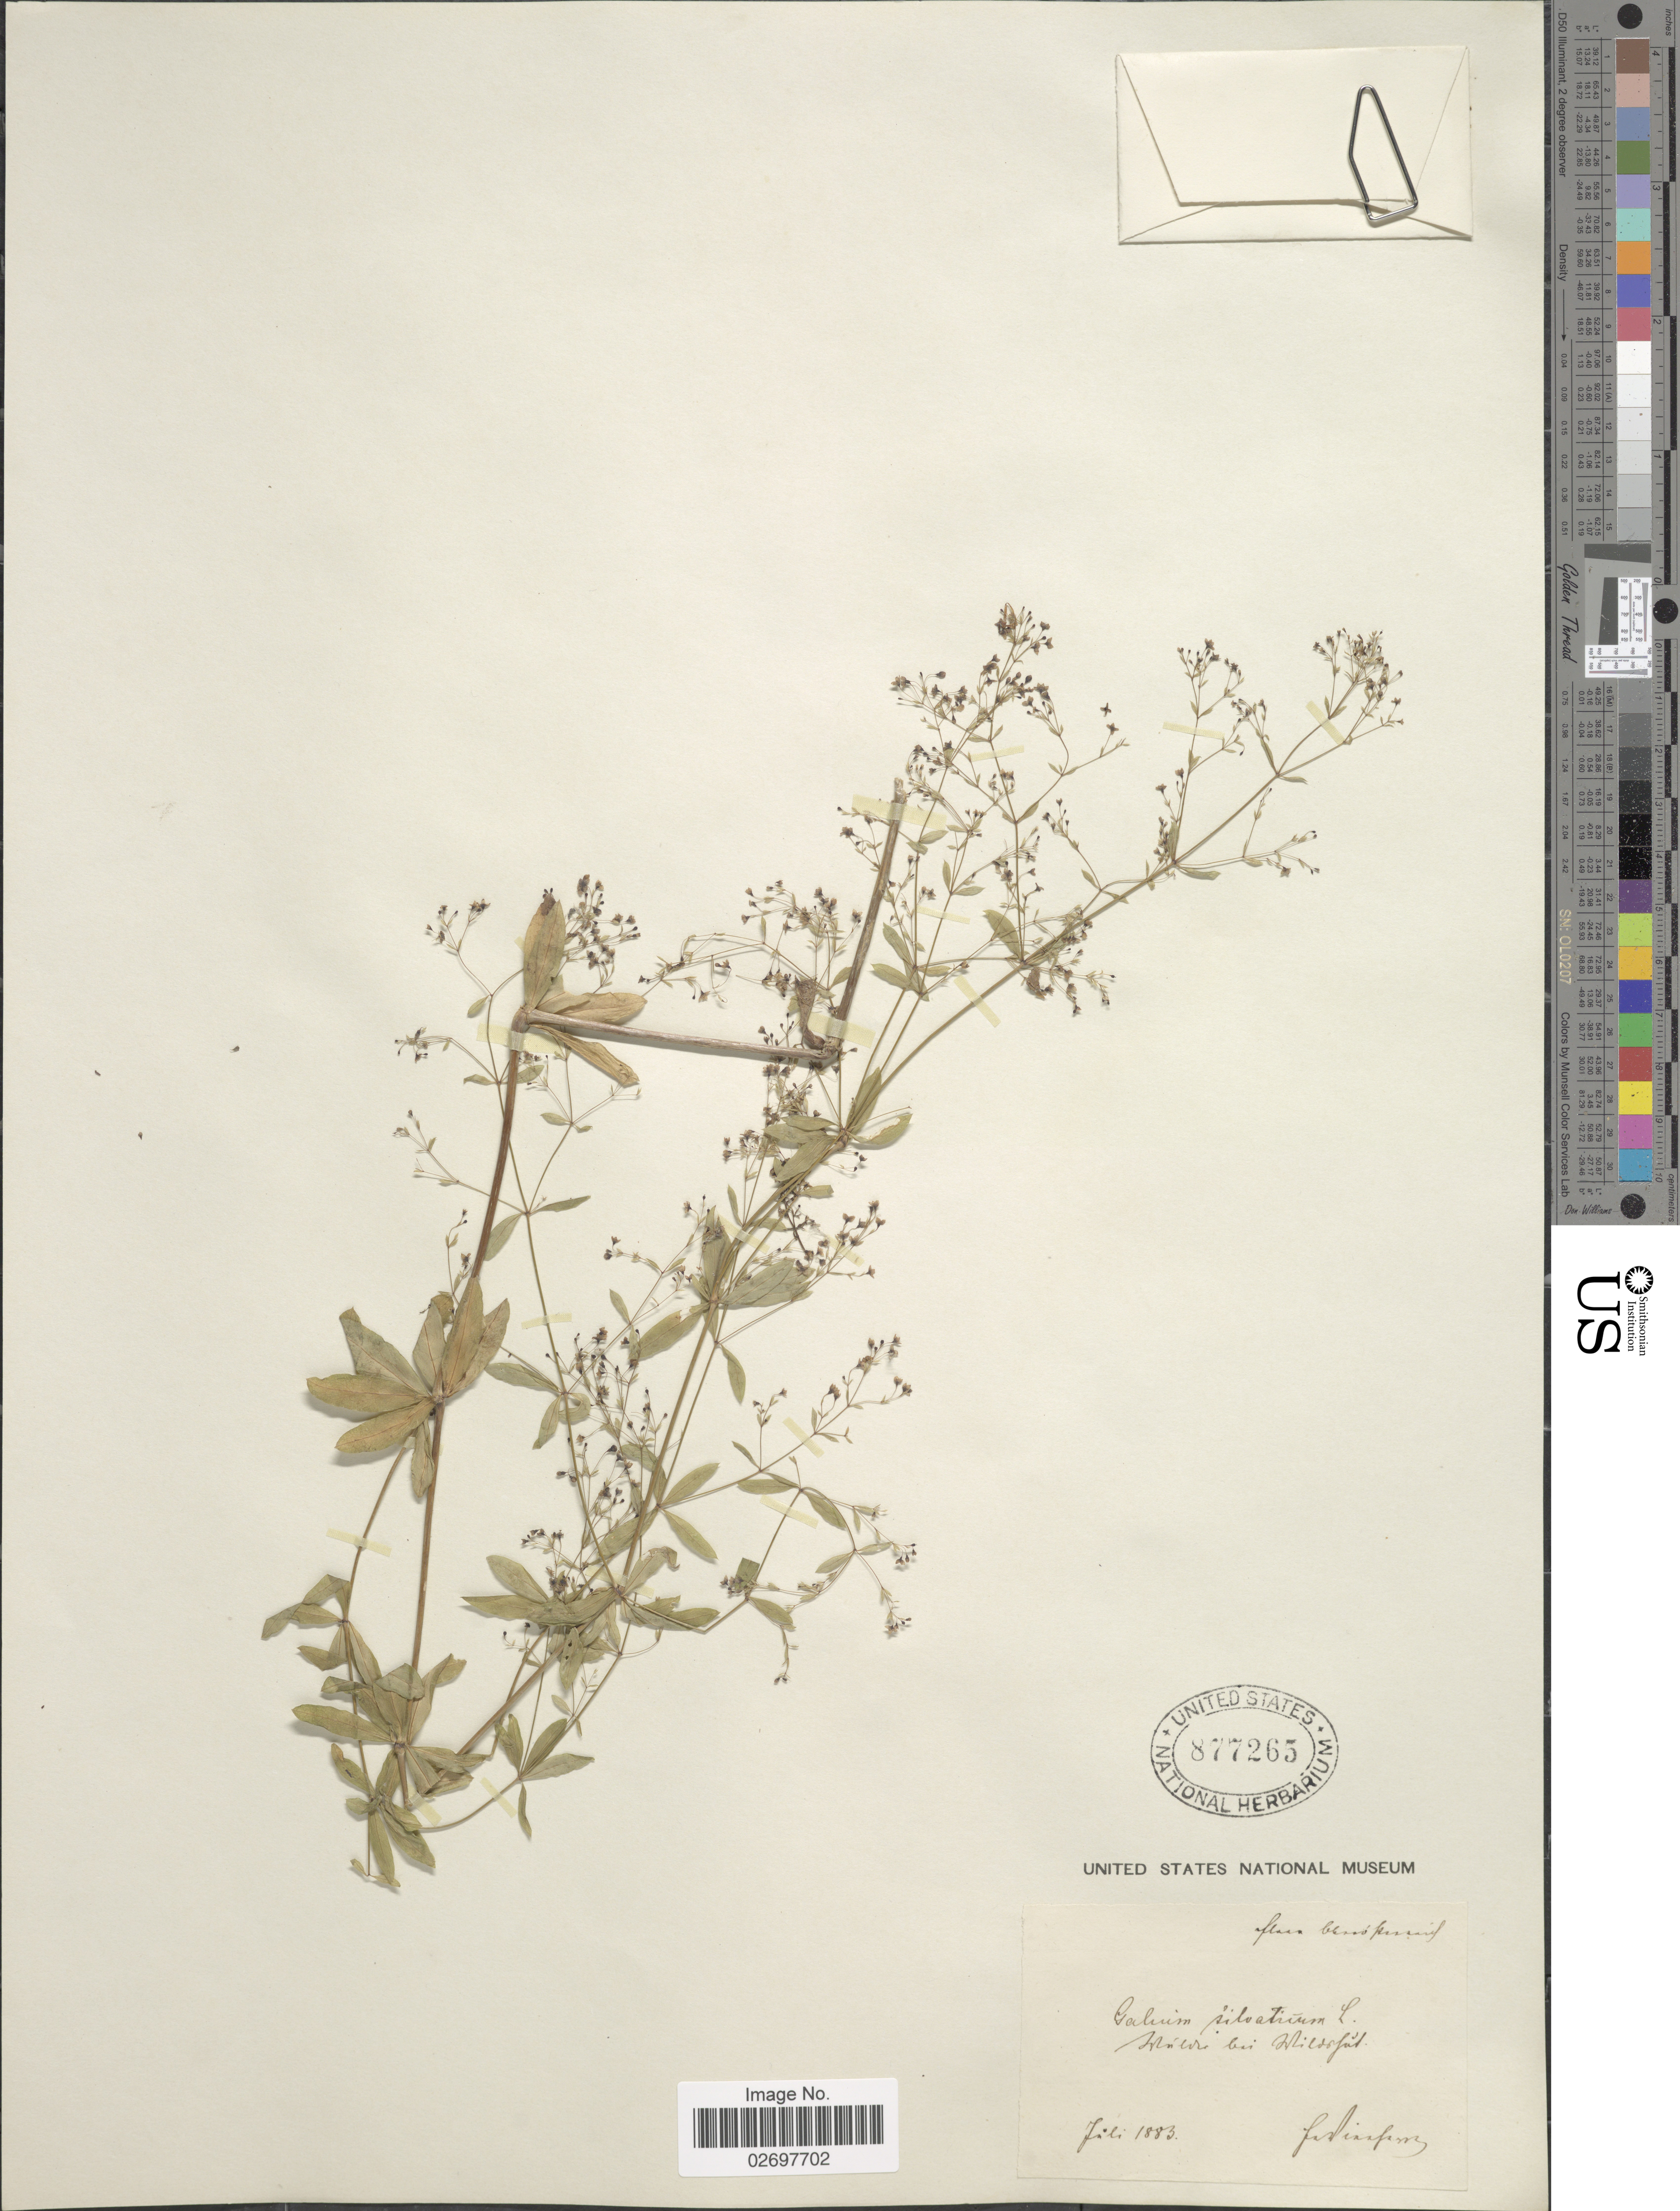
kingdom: Plantae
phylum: Tracheophyta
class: Magnoliopsida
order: Gentianales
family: Rubiaceae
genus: Galium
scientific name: Galium silvaticum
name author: L.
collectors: F. Vierhapper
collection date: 1883-07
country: Austria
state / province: Oberosterreich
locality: Flora Oberösterreich, Wälder bei Wildshut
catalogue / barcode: US 877265